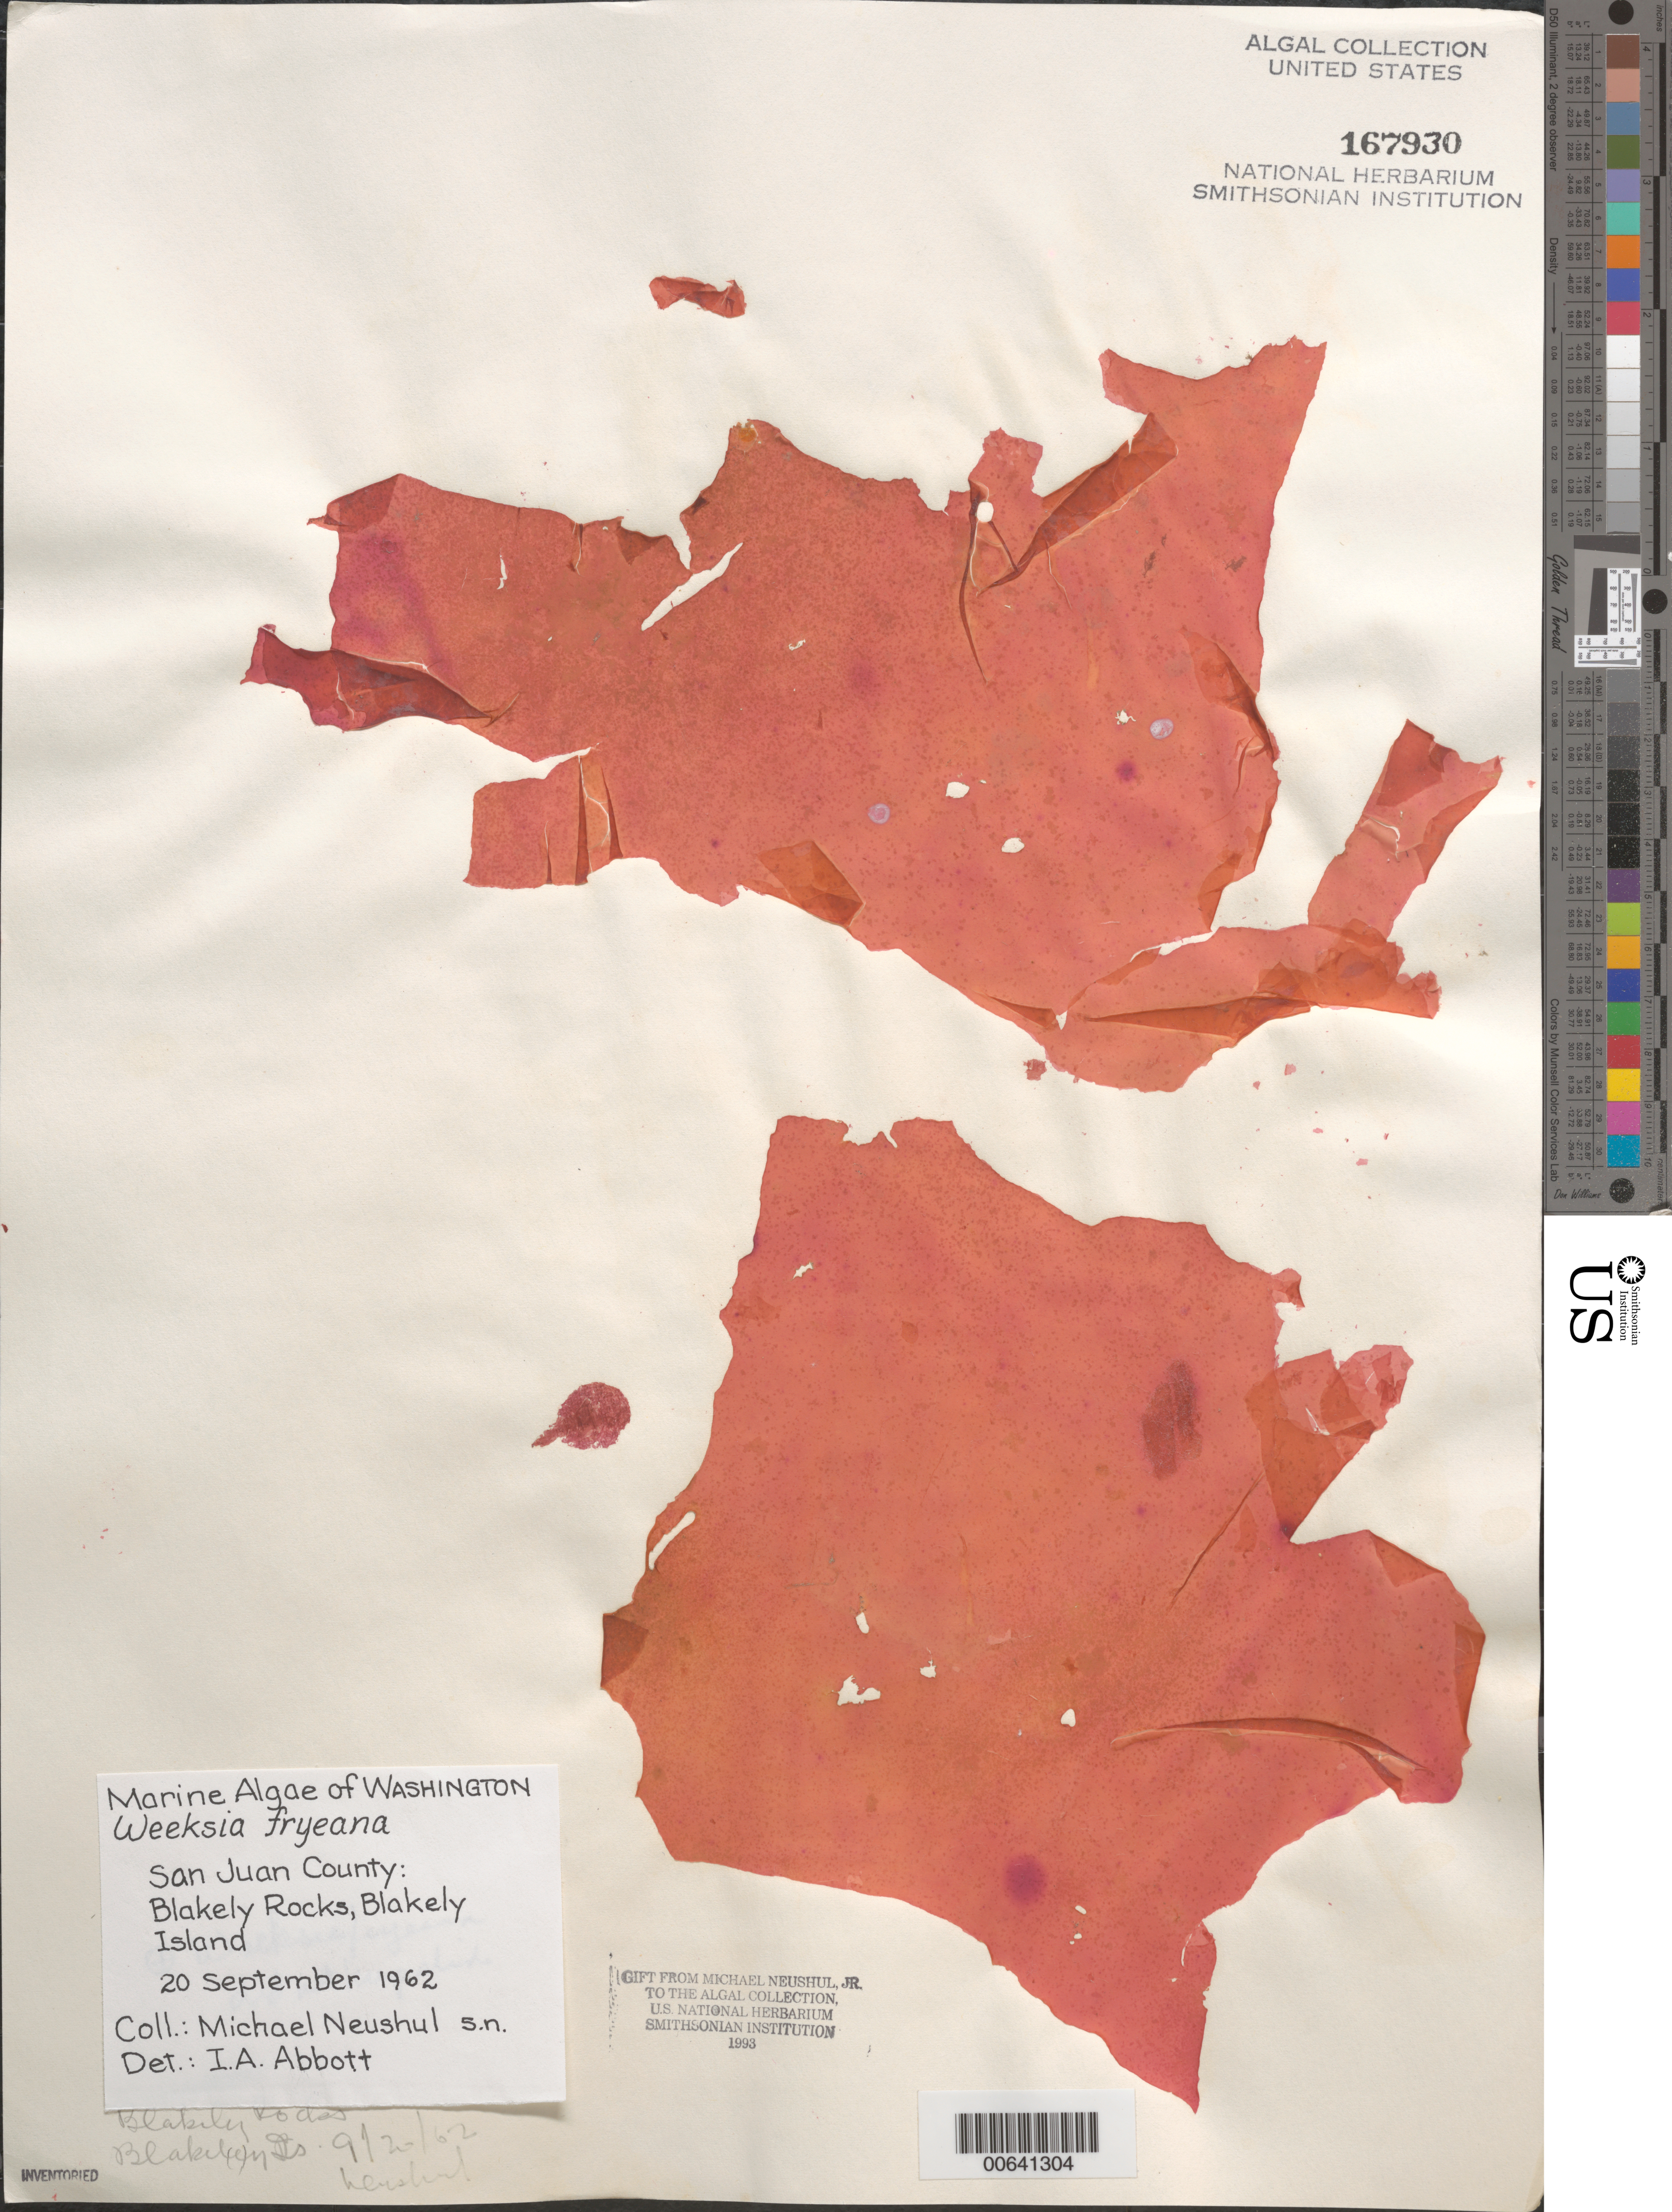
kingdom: Plantae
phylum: Rhodophyta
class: Florideophyceae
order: Gigartinales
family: Dumontiaceae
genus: Weeksia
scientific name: Weeksia coccinea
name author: (Harv.) S.C. Lindstrom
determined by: Algae name updating Project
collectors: M. Neushul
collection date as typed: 20 Sep 1962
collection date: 1962-09-20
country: United States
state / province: Washington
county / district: San Juan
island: Blakely Island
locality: Blakely Rocks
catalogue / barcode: US 167930